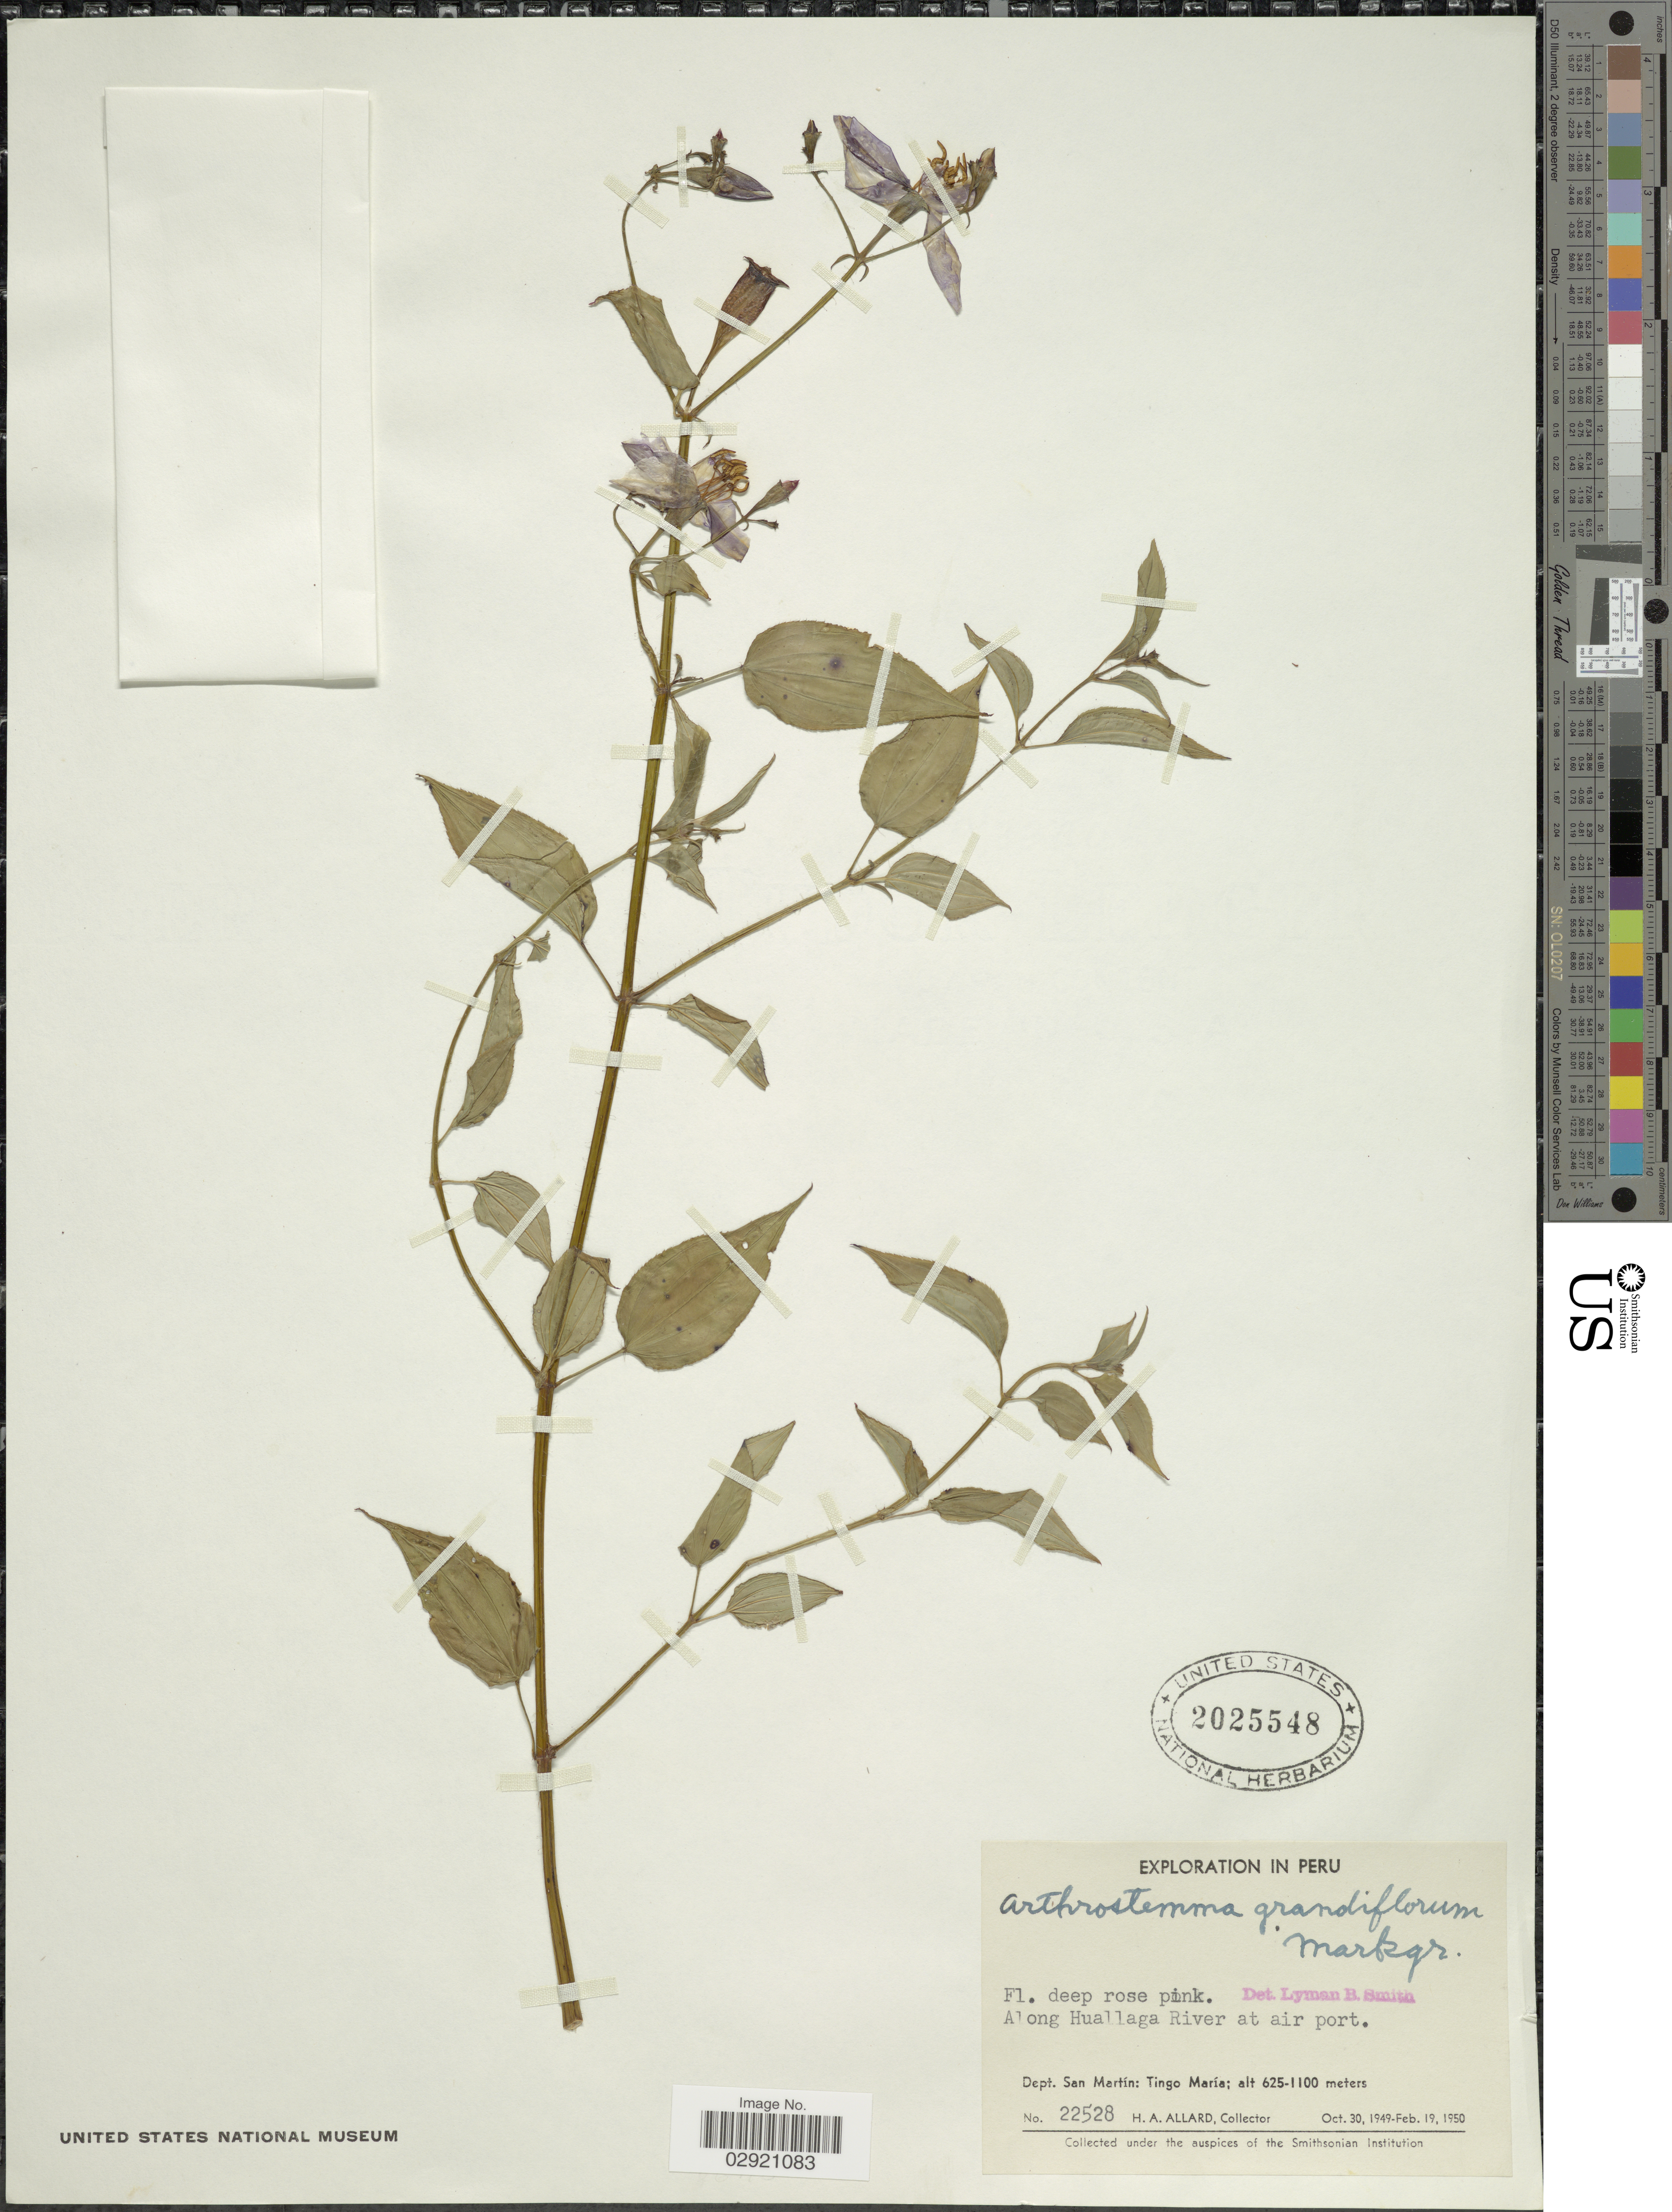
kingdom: Plantae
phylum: Tracheophyta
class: Magnoliopsida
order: Myrtales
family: Melastomataceae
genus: Arthrostemma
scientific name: Arthrostemma ciliatum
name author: Pav. ex D. Don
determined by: Strong, Mark T., (BOT), Smithsonian Institution - National Museum of Natural History (UNITED STATES)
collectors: H. A. Allard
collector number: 22528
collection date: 1949-10-30/1950-02-19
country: Peru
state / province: San Martín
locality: Along Hualaga River at air port. Dept. San Martín: Tingo María.0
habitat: along river at airport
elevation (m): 625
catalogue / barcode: US 2025548